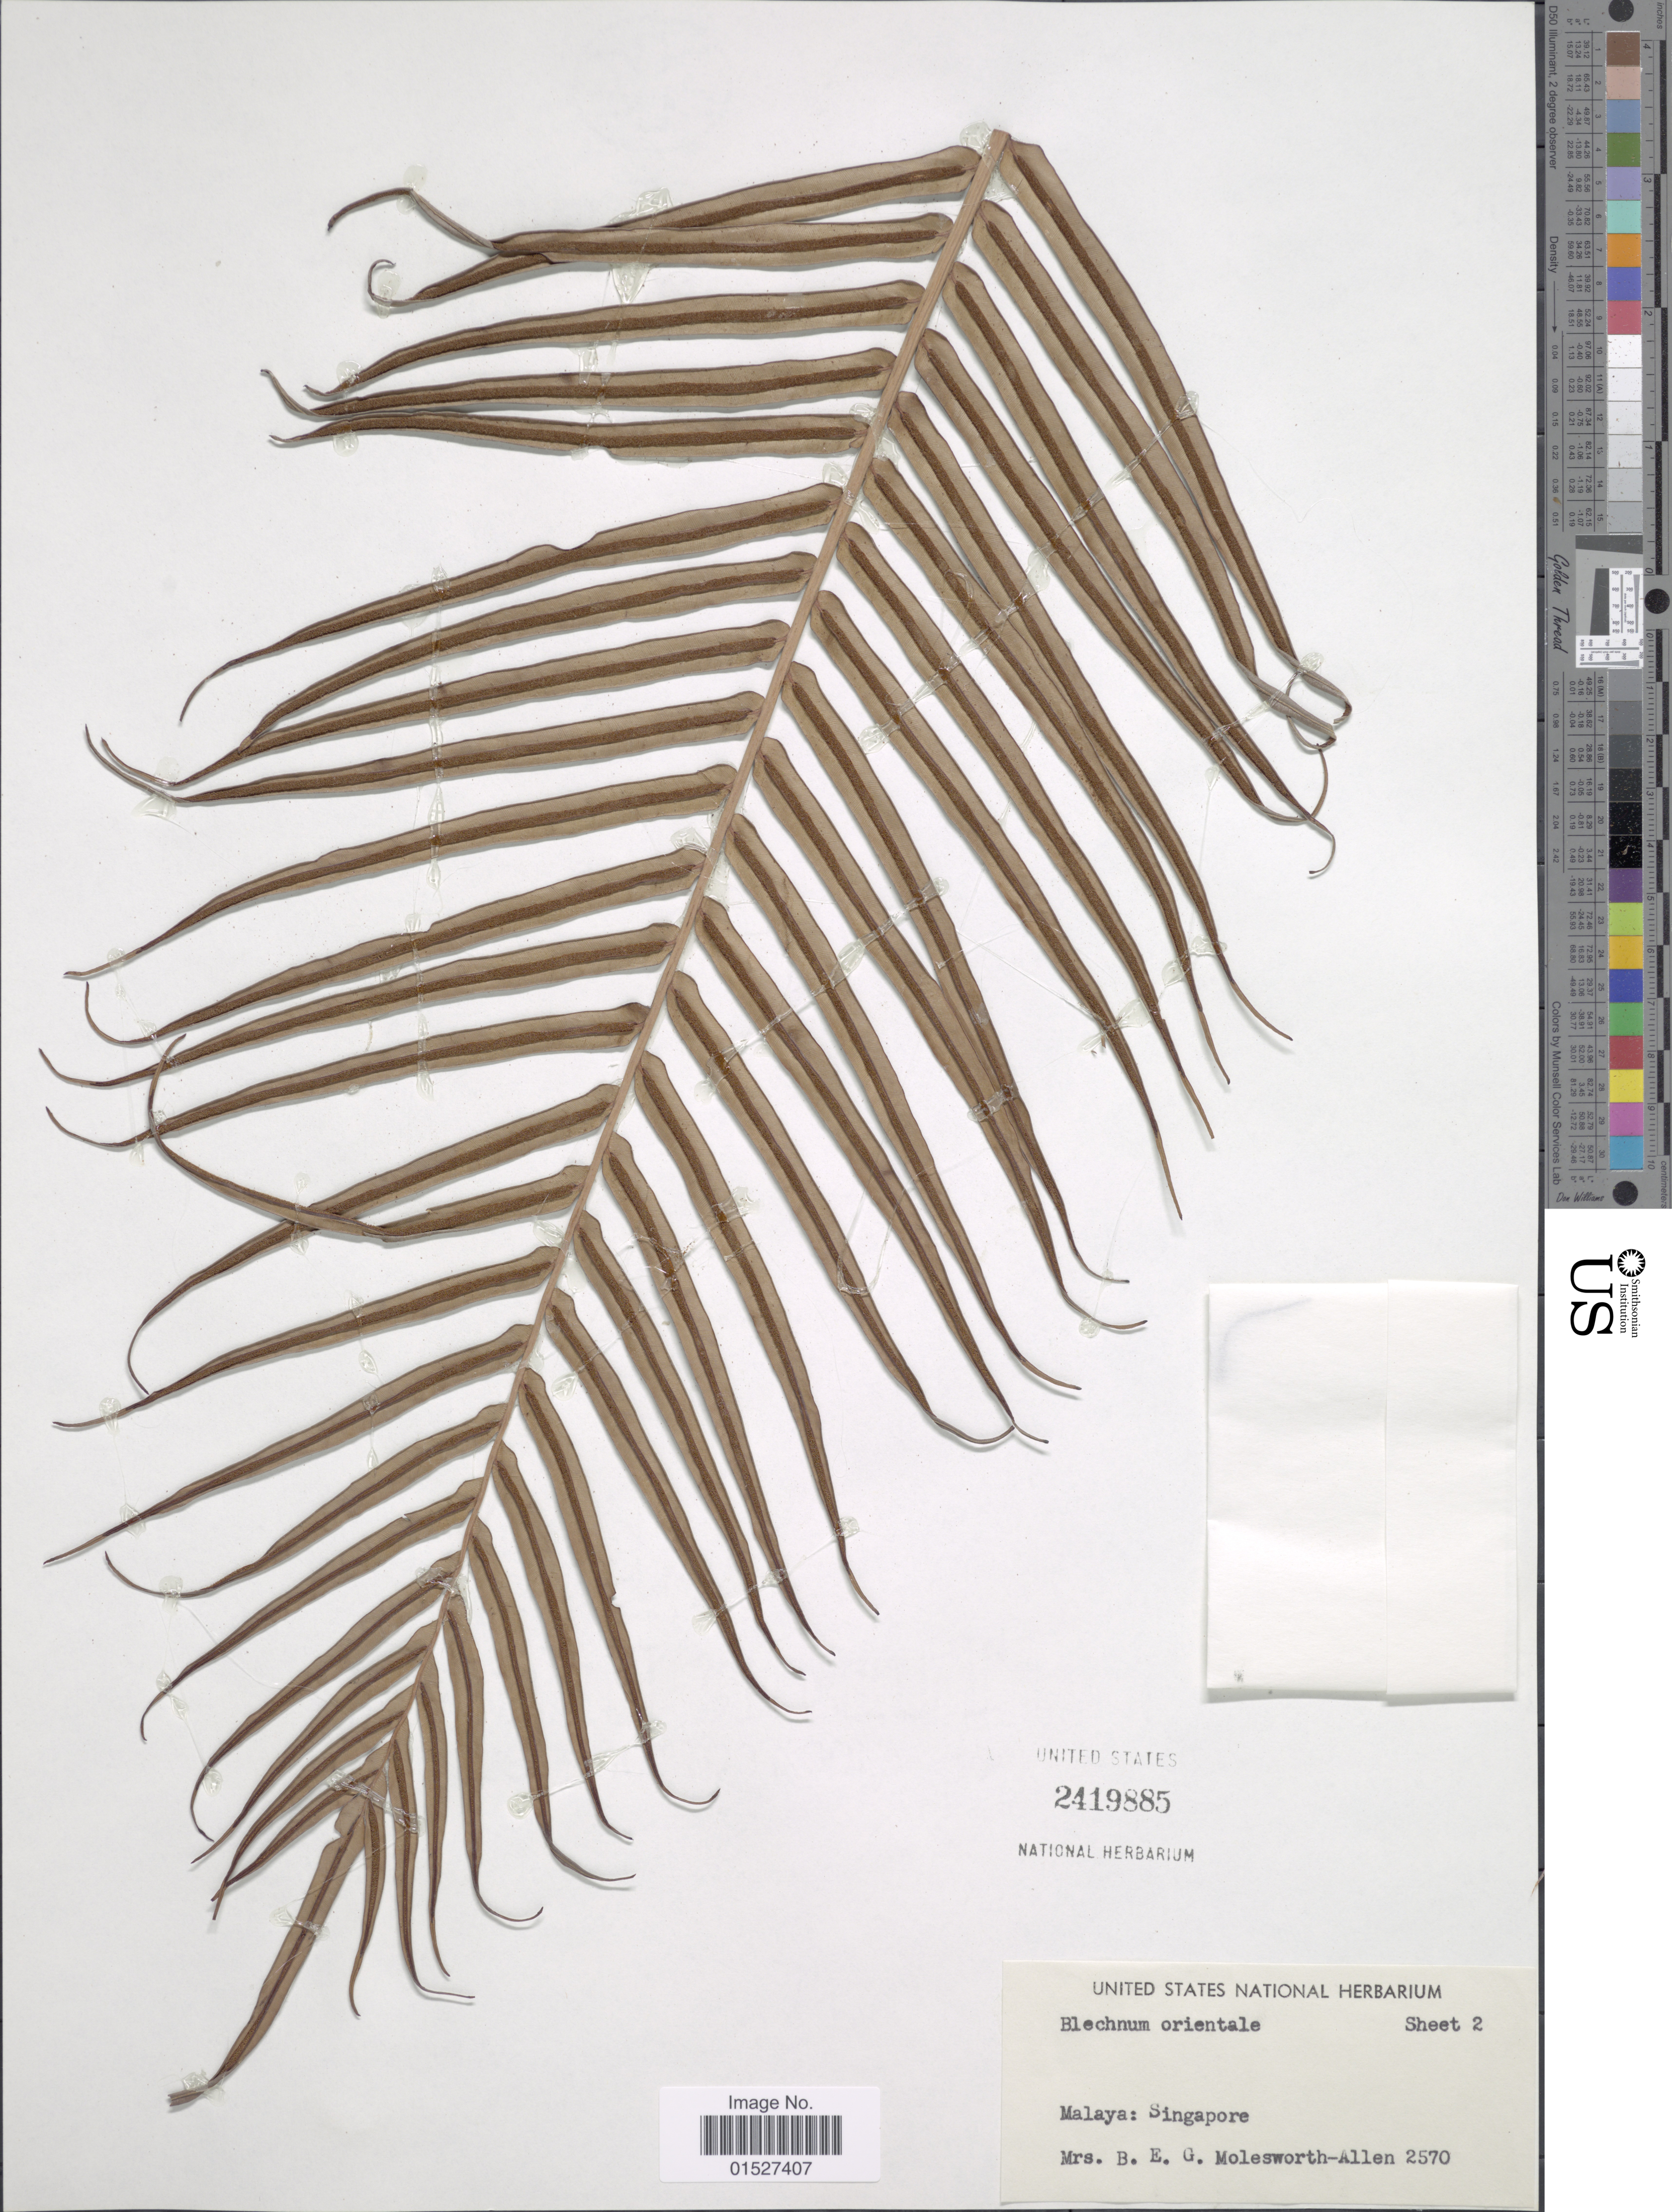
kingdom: Plantae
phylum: Tracheophyta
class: Polypodiopsida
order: Polypodiales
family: Blechnaceae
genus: Blechnum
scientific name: Blechnum orientale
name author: L.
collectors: Mrs. B. E. G. Molesworth-Allen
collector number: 2570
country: Singapore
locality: Malaya: Singapore.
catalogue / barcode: US 2419885